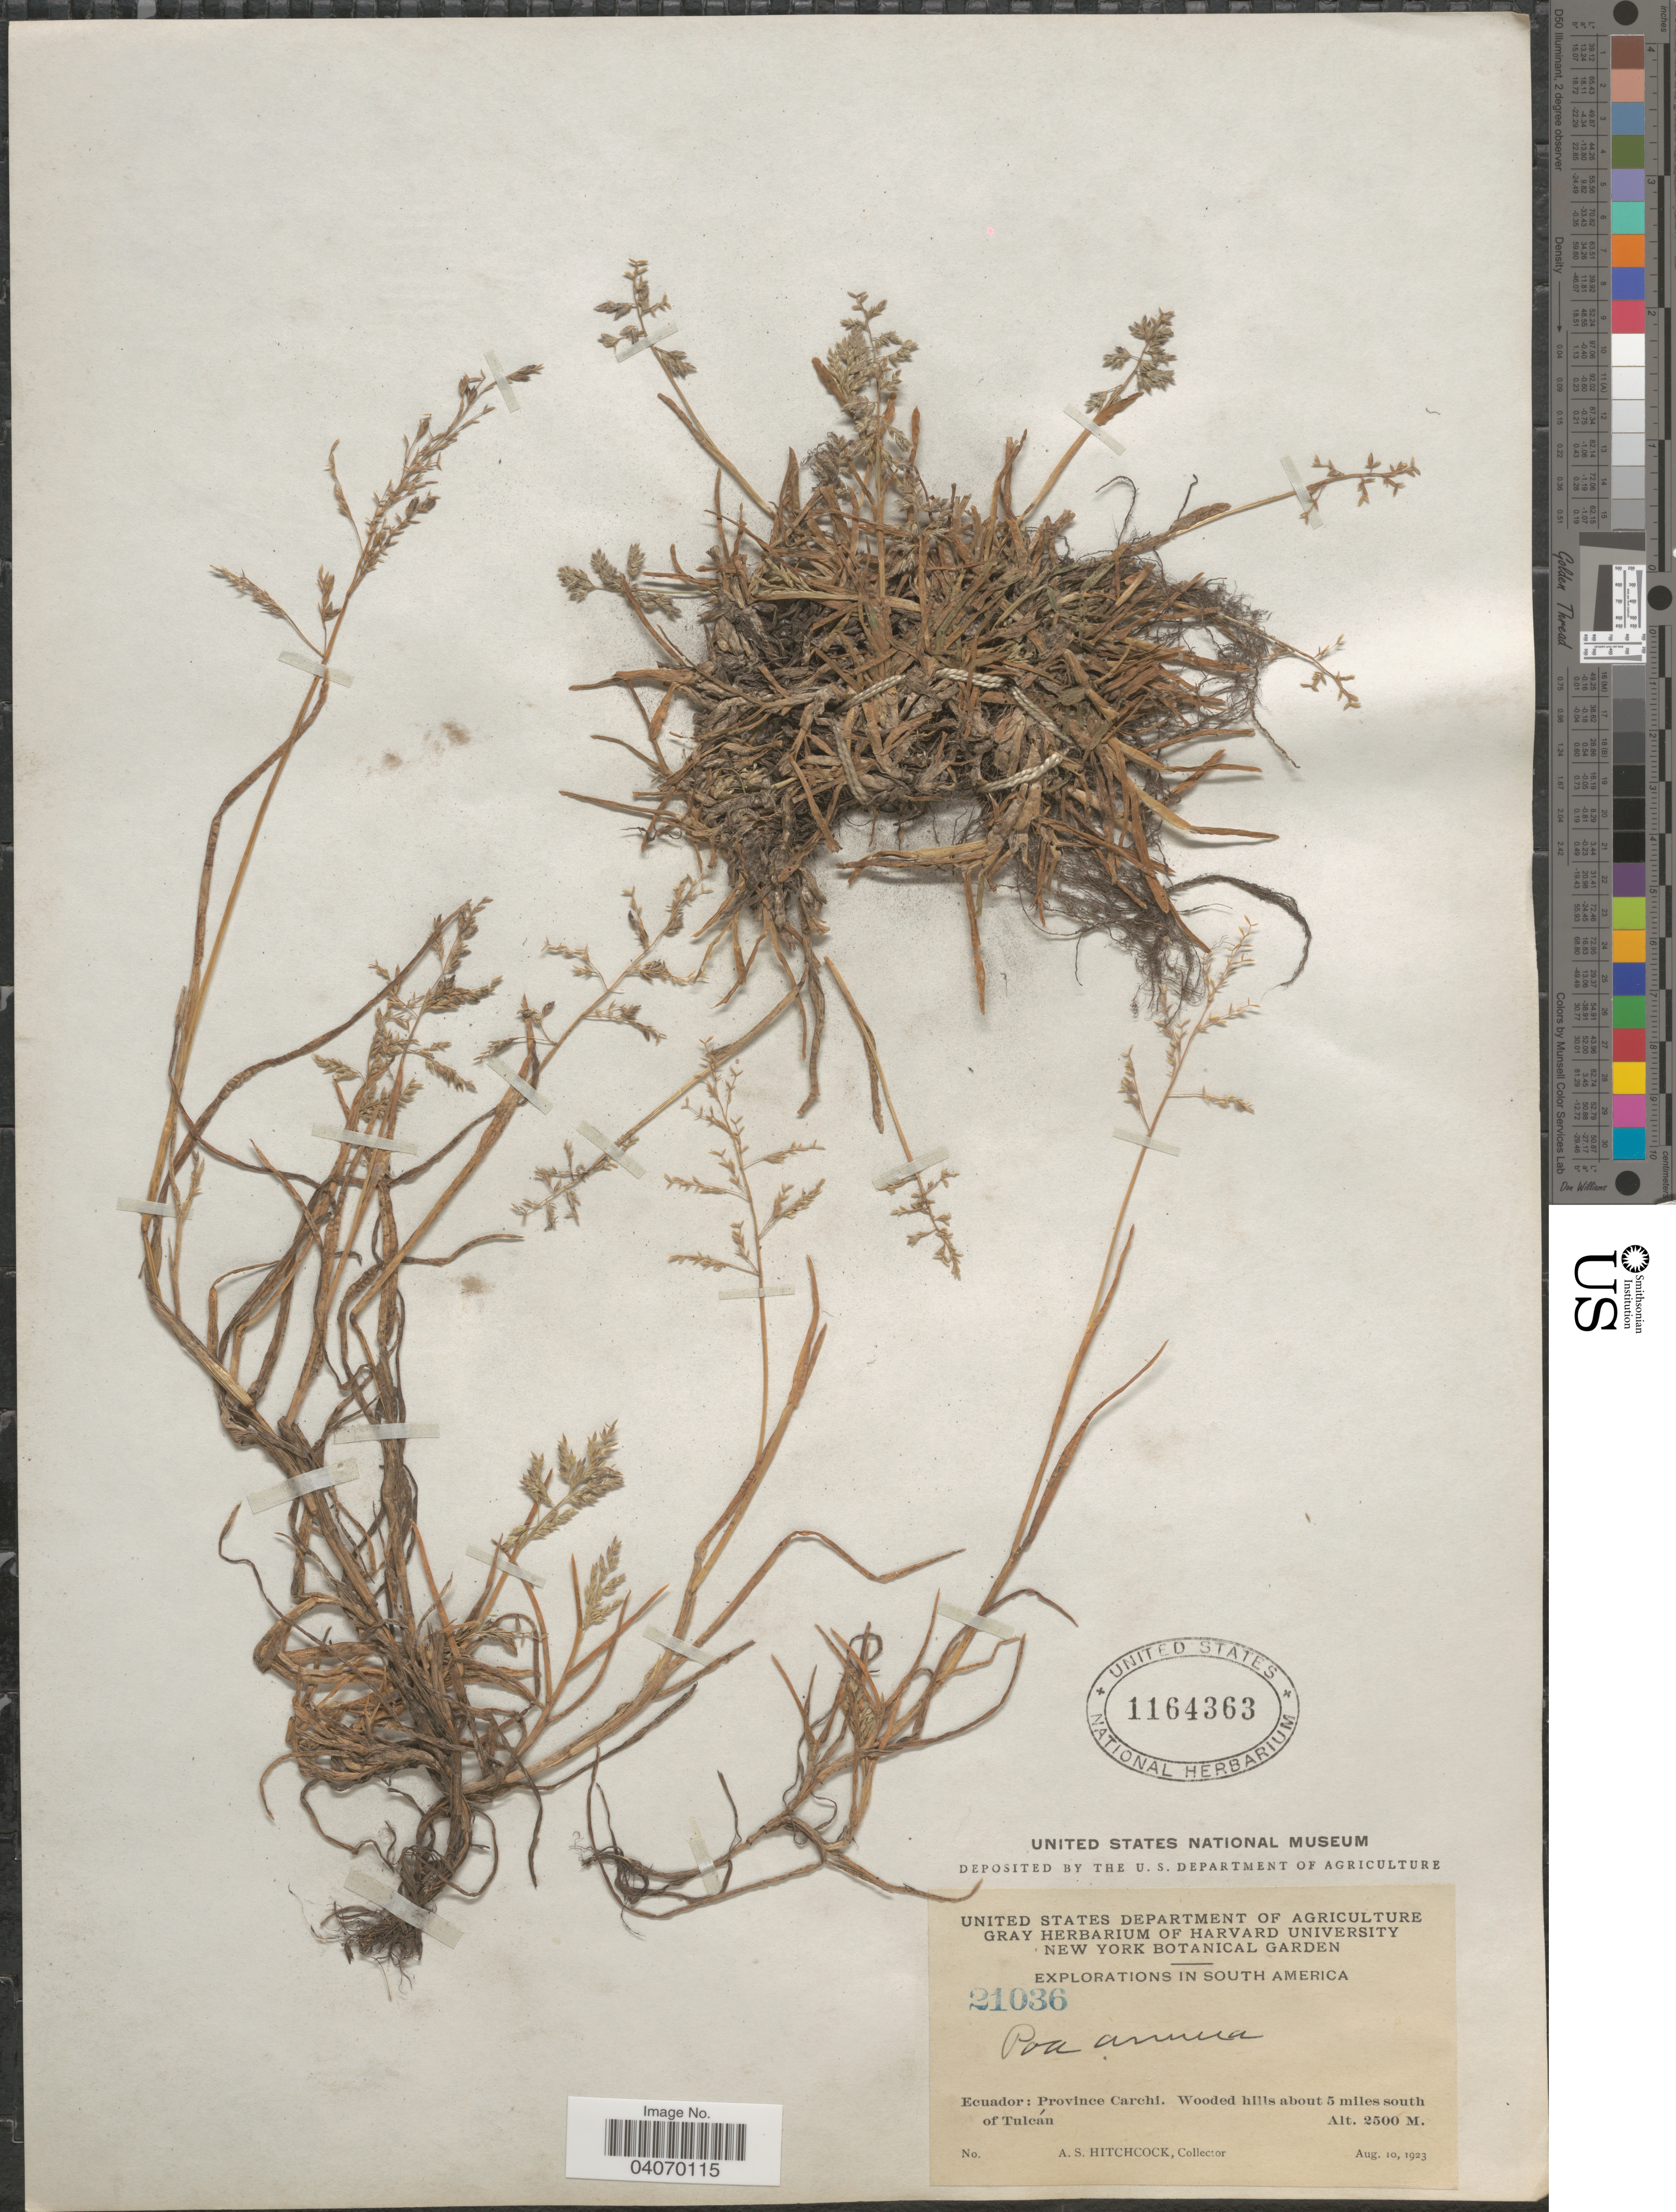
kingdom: Plantae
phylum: Tracheophyta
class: Liliopsida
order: Poales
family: Poaceae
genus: Poa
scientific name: Poa annua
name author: L.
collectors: A. S. Hitchcock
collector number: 21036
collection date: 1923-08-10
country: Ecuador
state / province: Carchi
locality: Explorations in South America. Wooded hills about 5 miles south of Tulcán.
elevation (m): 2500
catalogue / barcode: US 1164363